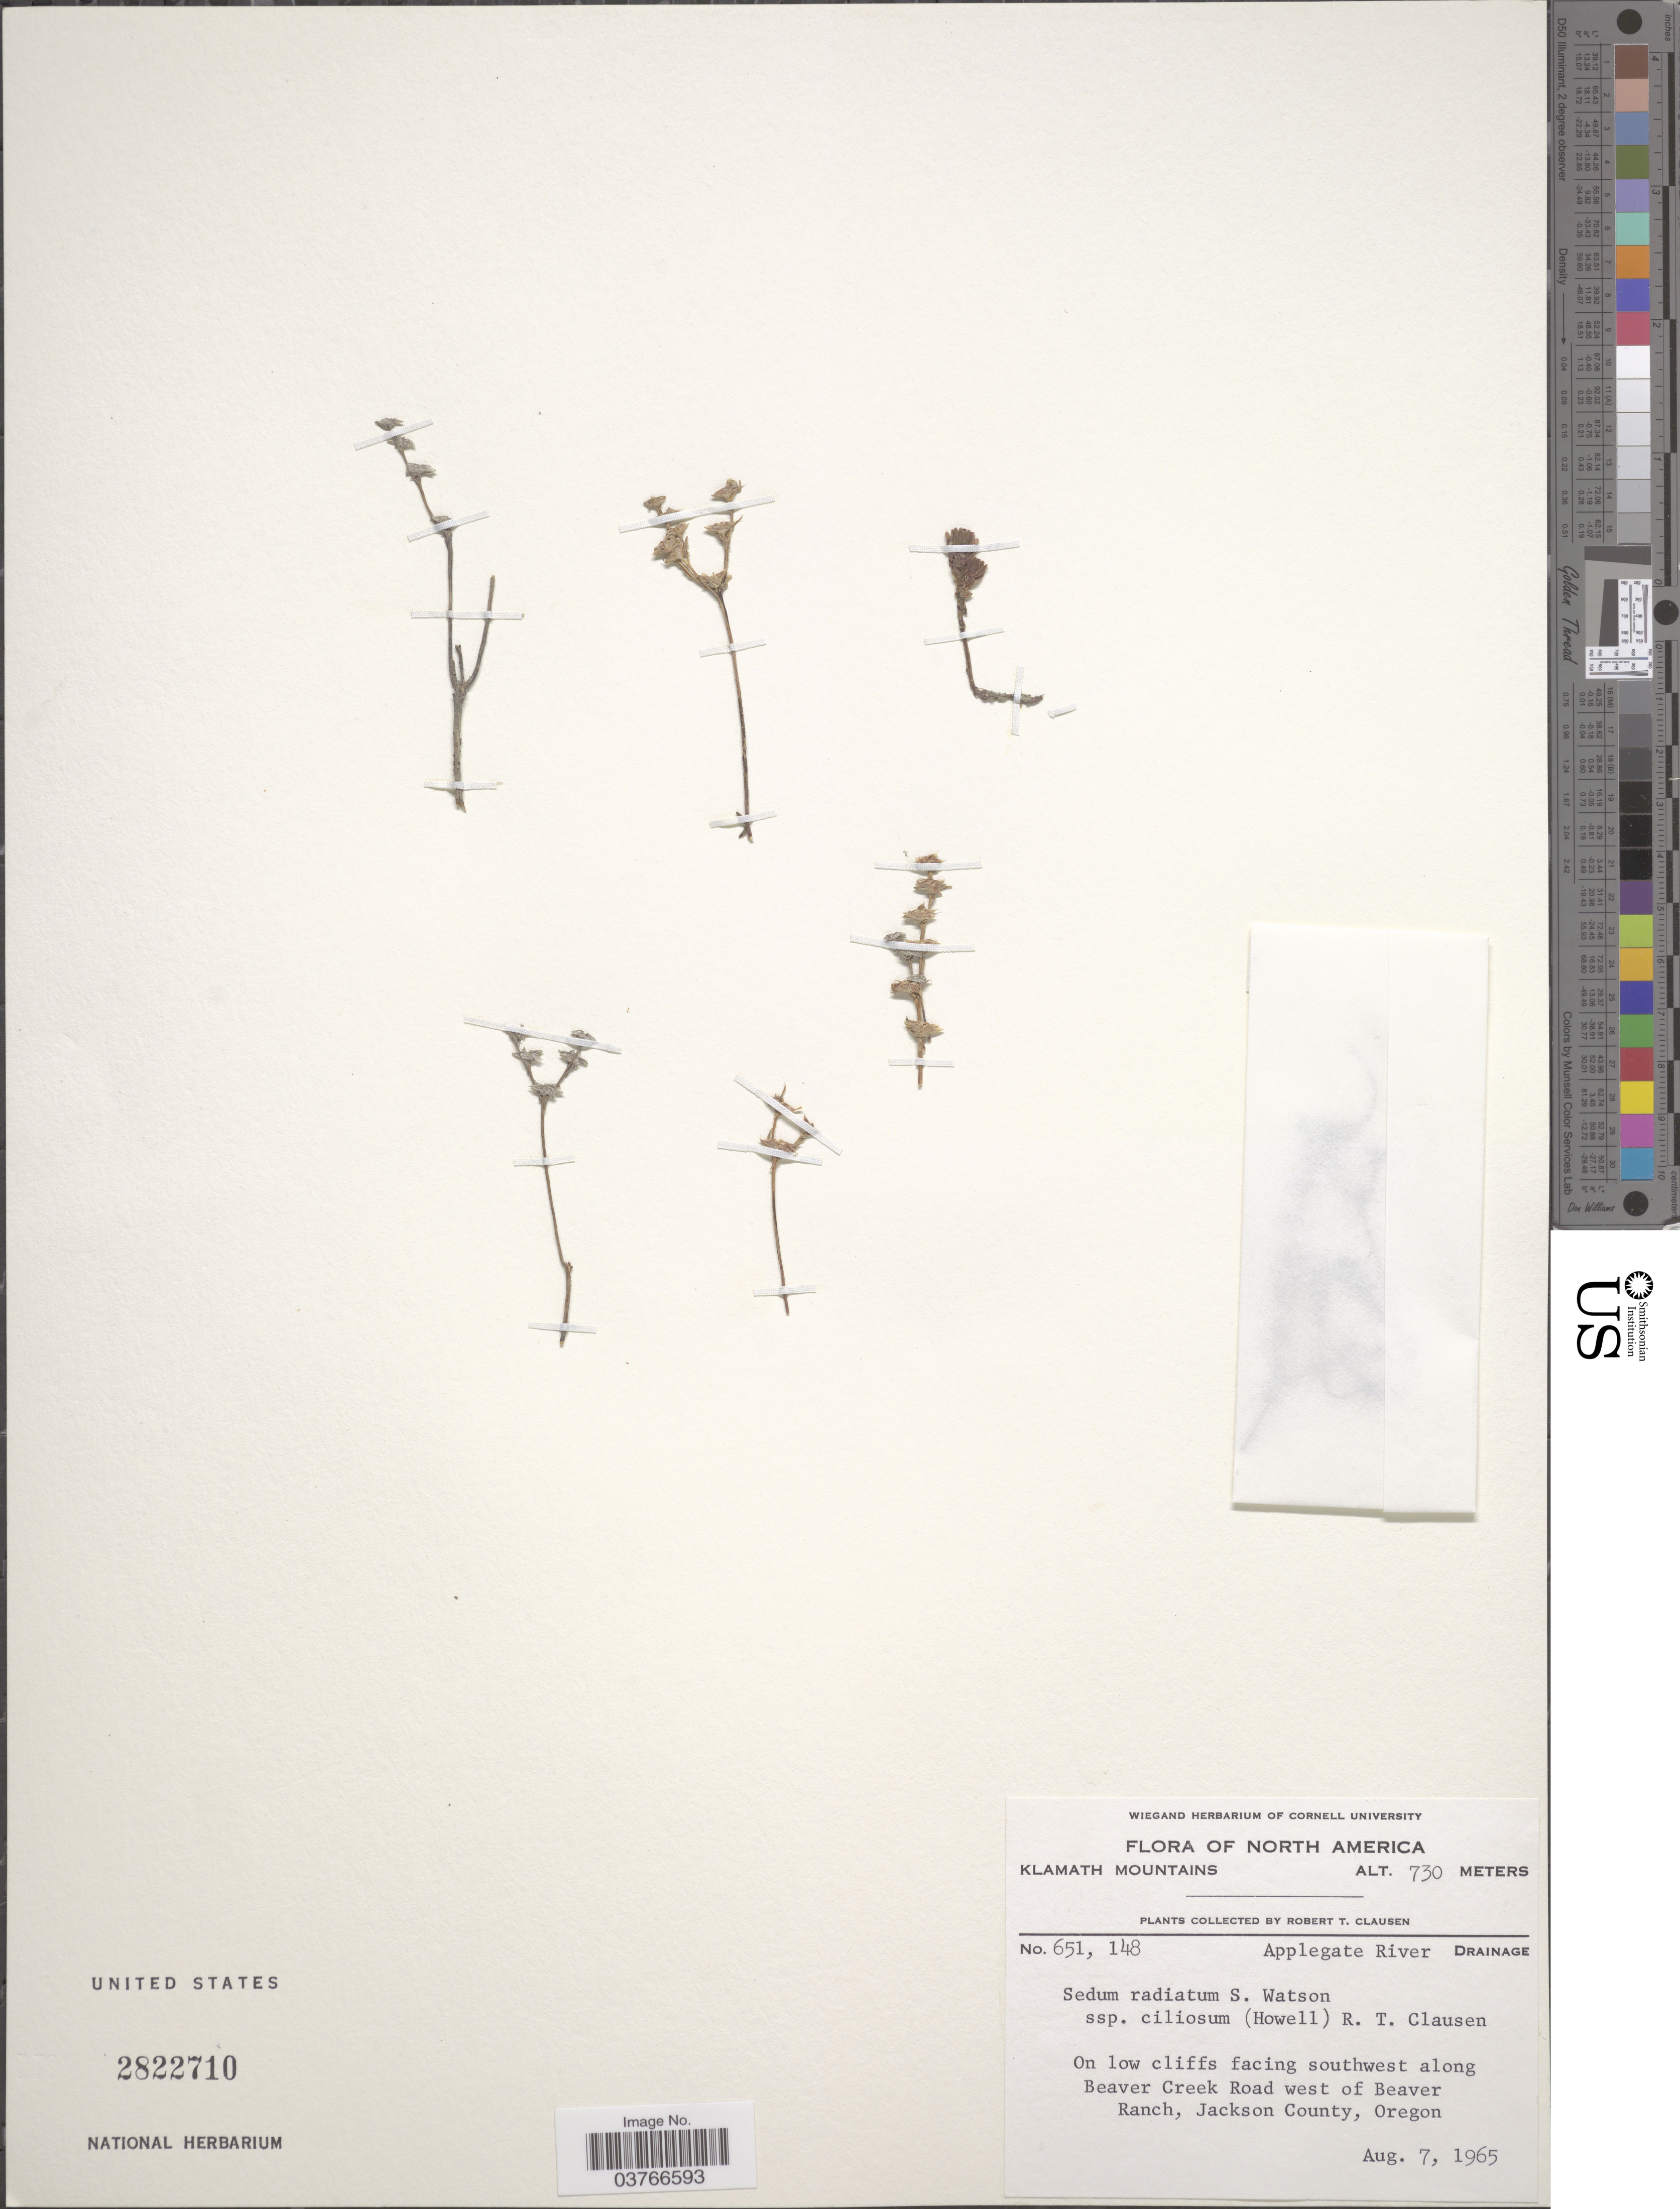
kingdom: Plantae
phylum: Tracheophyta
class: Magnoliopsida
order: Saxifragales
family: Crassulaceae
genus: Sedum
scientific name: Sedum radiatum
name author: S. Watson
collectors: R. T. Clausen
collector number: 651148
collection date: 1965-08-07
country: United States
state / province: Oregon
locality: Klamath Mountains. Applegate River Drainage. On low cliffs facing southwest along Beaver Creek Road west of Beaver Ranch, Jackson County.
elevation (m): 730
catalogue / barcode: US 2822710